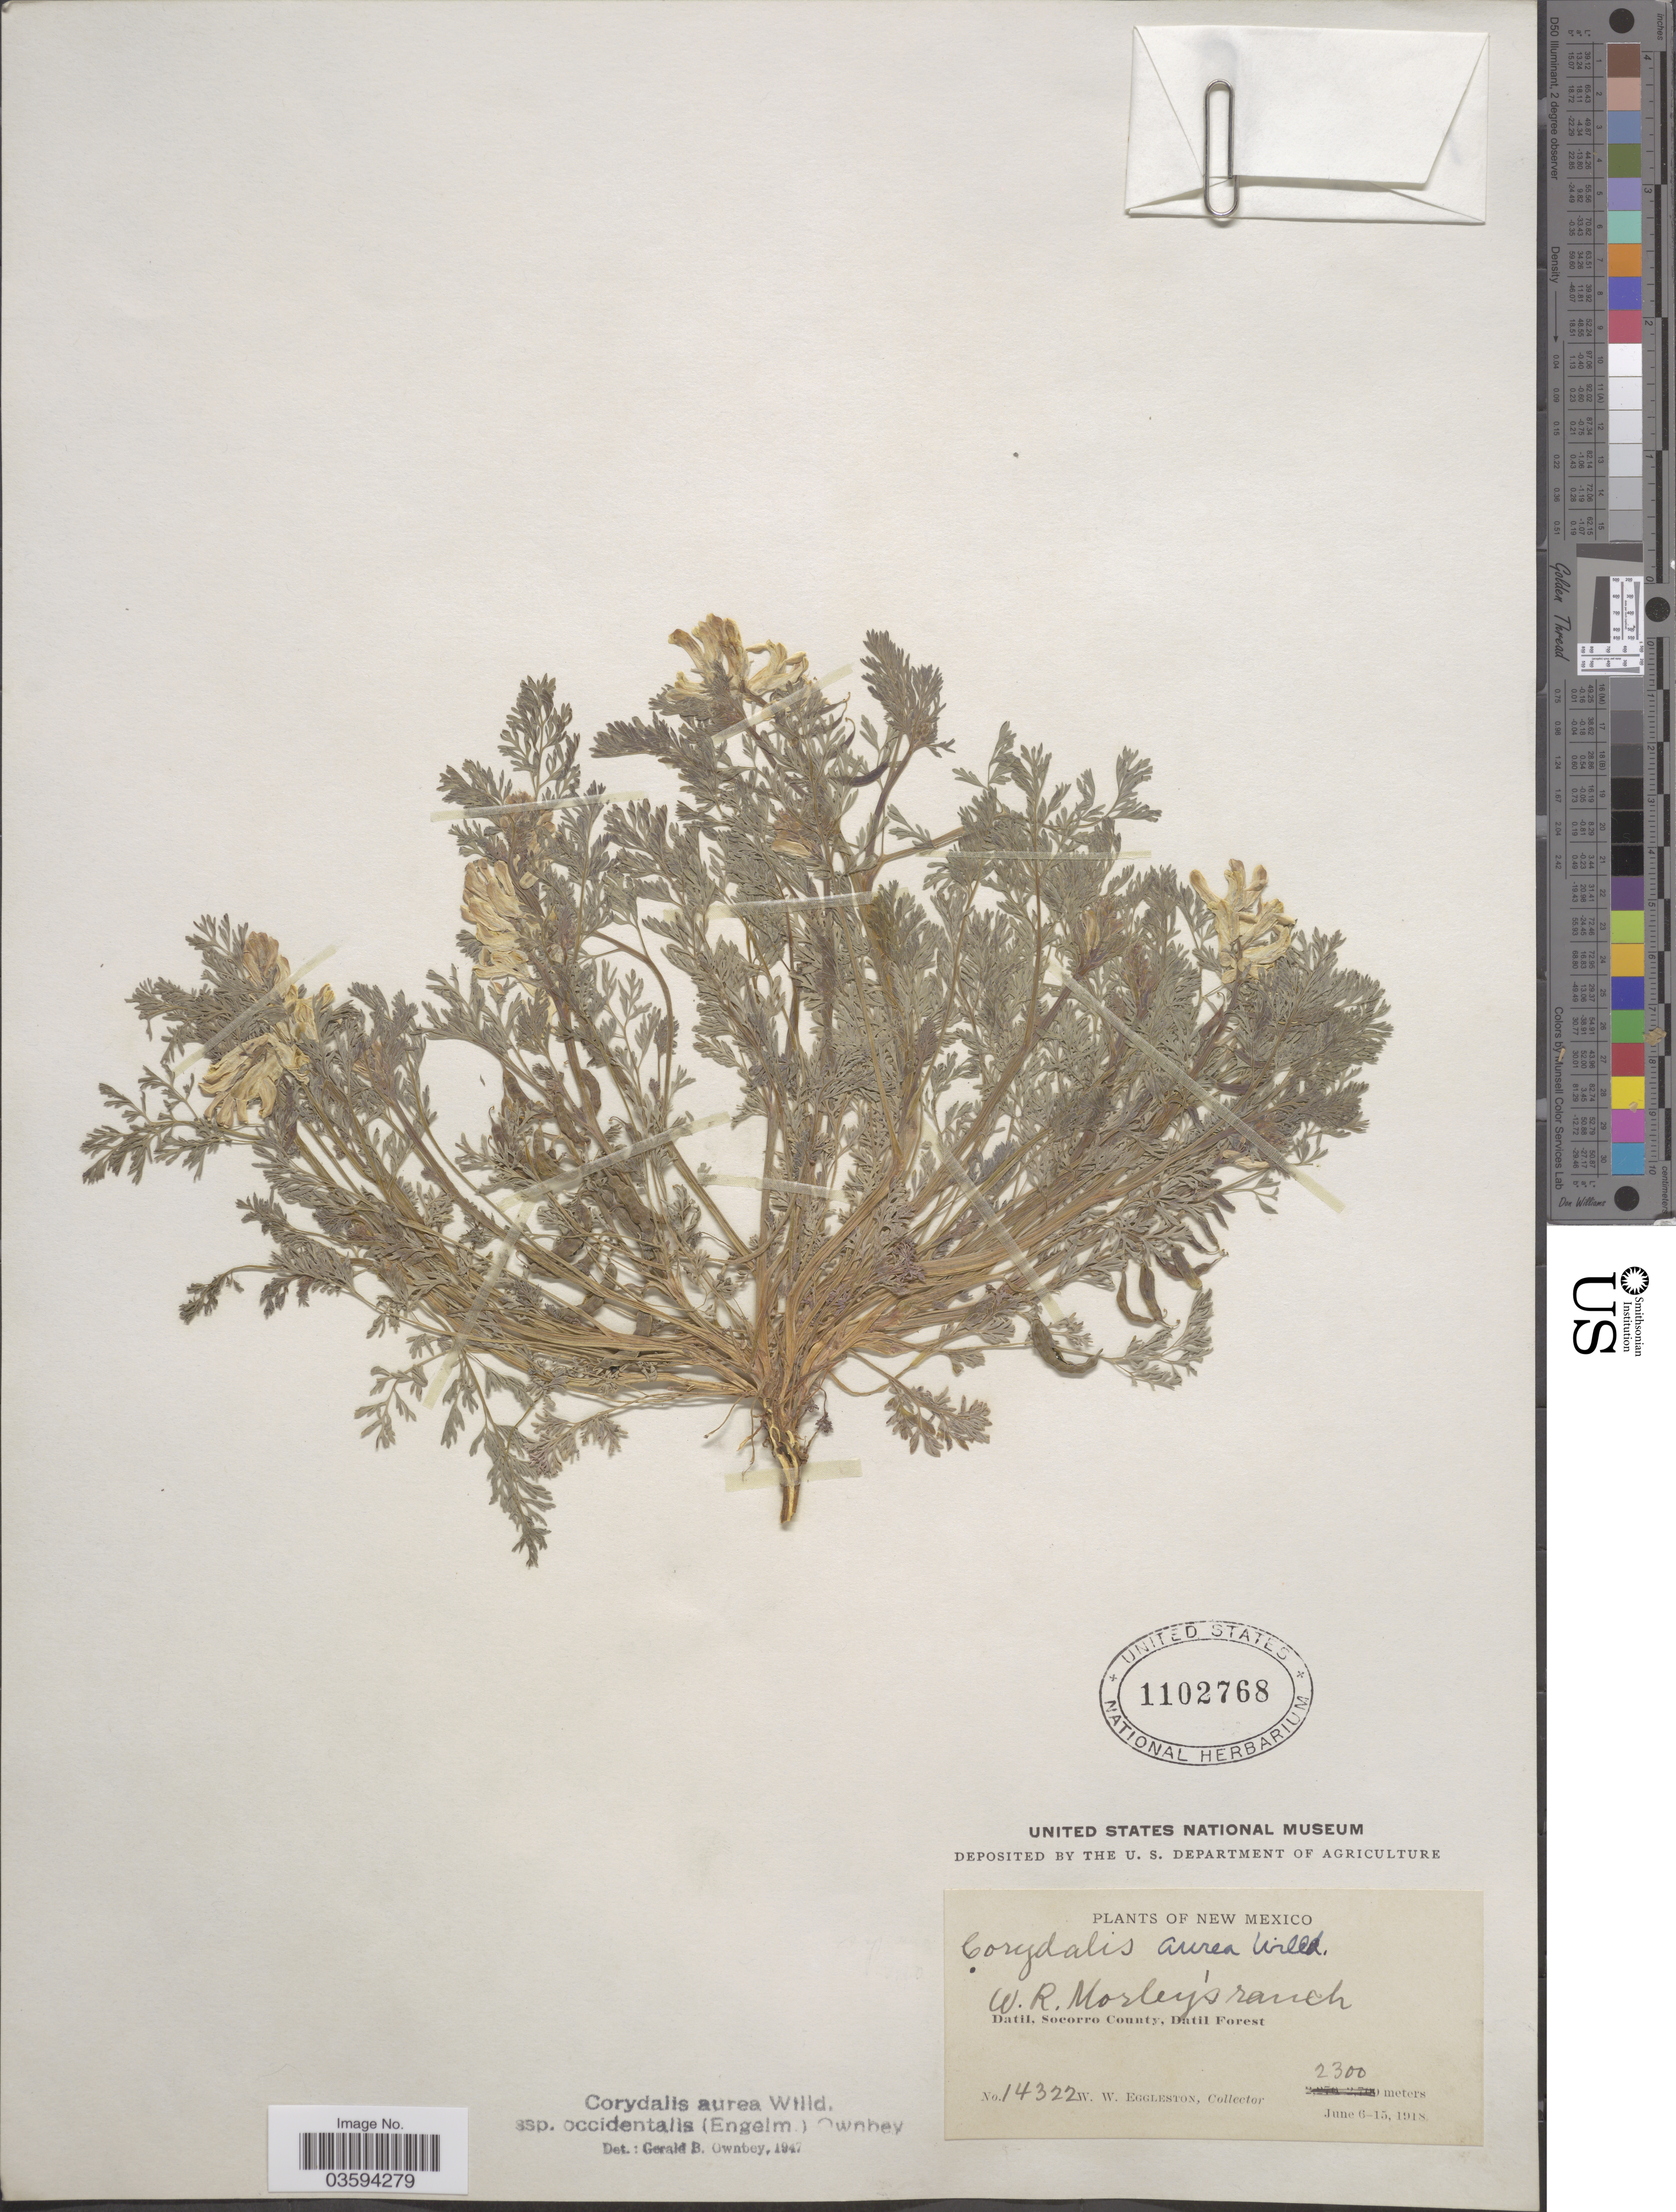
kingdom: Plantae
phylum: Tracheophyta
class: Magnoliopsida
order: Ranunculales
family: Papaveraceae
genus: Corydalis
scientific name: Corydalis aurea subsp. occidentalis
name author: Willd.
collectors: W. W. Eggleston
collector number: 14322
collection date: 1918-05-06/1918-06-15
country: United States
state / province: New Mexico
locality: W. R. Morley's ranch. Datil, Socorro County, Datil Forest.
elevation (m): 2300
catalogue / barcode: US 1102768